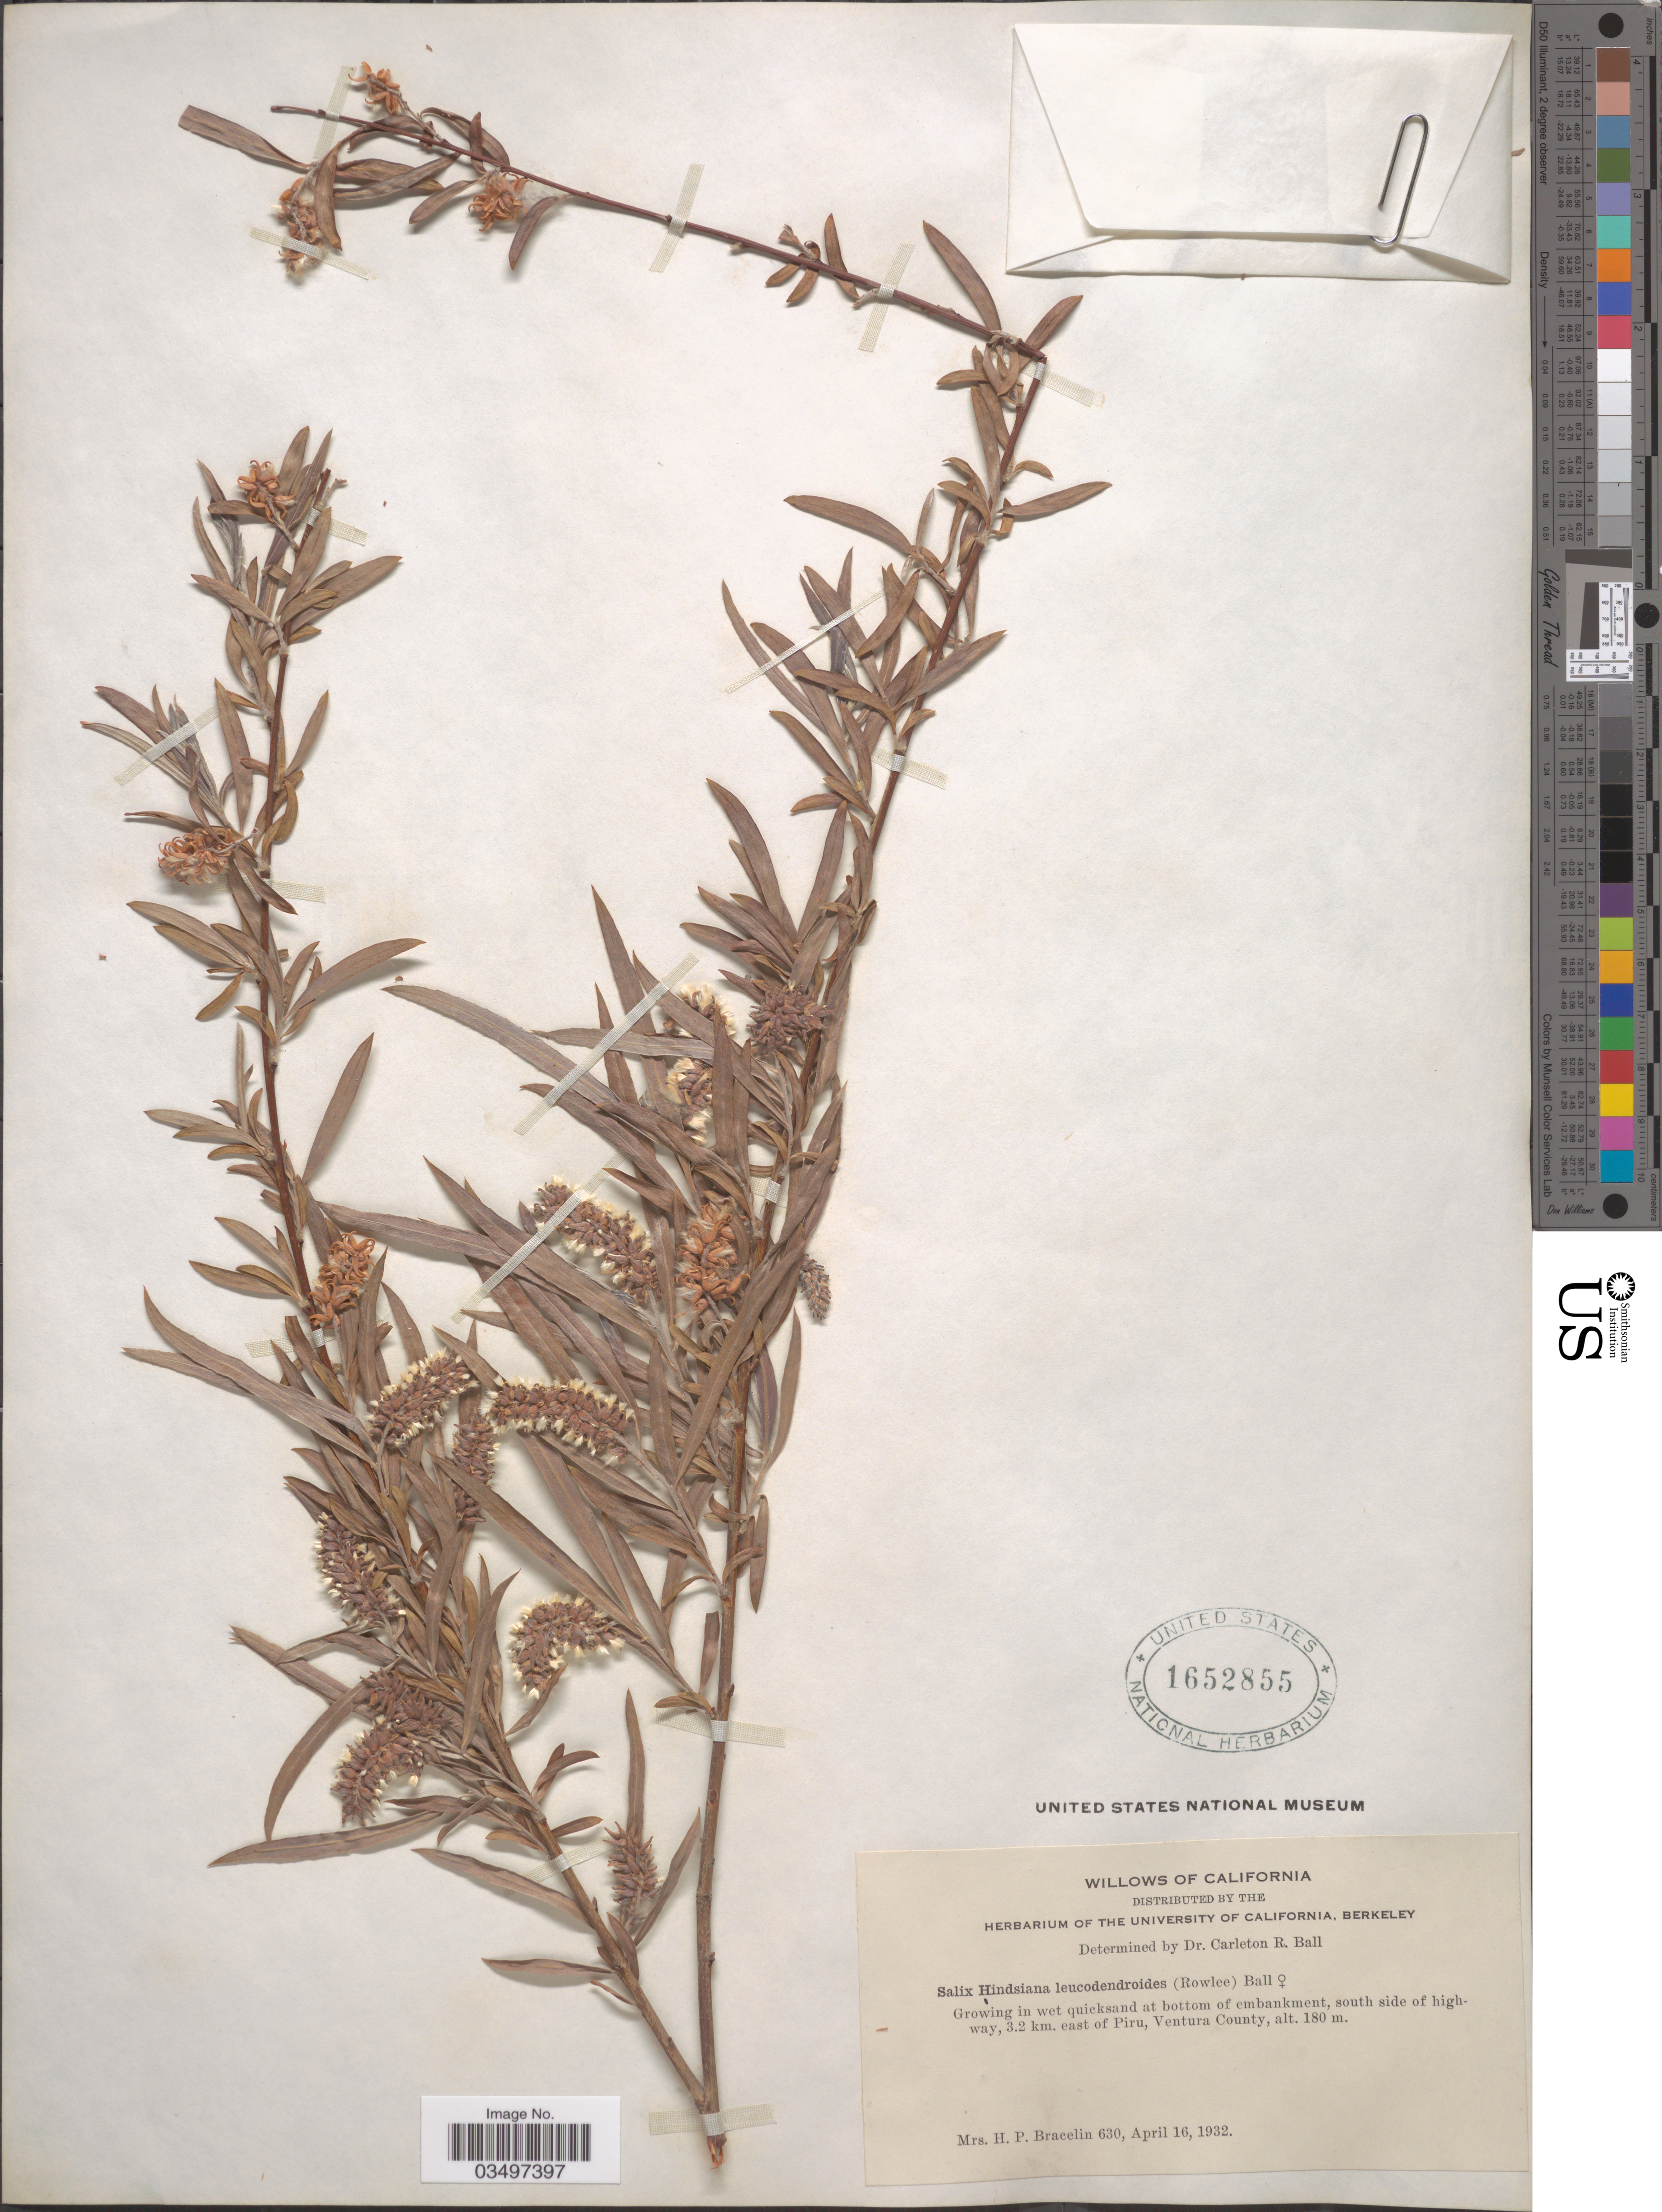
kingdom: Plantae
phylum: Tracheophyta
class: Magnoliopsida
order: Malpighiales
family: Salicaceae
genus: Salix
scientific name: Salix hindsiana var. leucodendroides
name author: (Rowlee) C.R. Ball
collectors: H. Bracelin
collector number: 630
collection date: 1932-04-16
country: United States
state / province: California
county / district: Ventura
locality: South side of highway, 3.2 km. east of Piru, Ventura County,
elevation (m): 180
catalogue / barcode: US 1652855